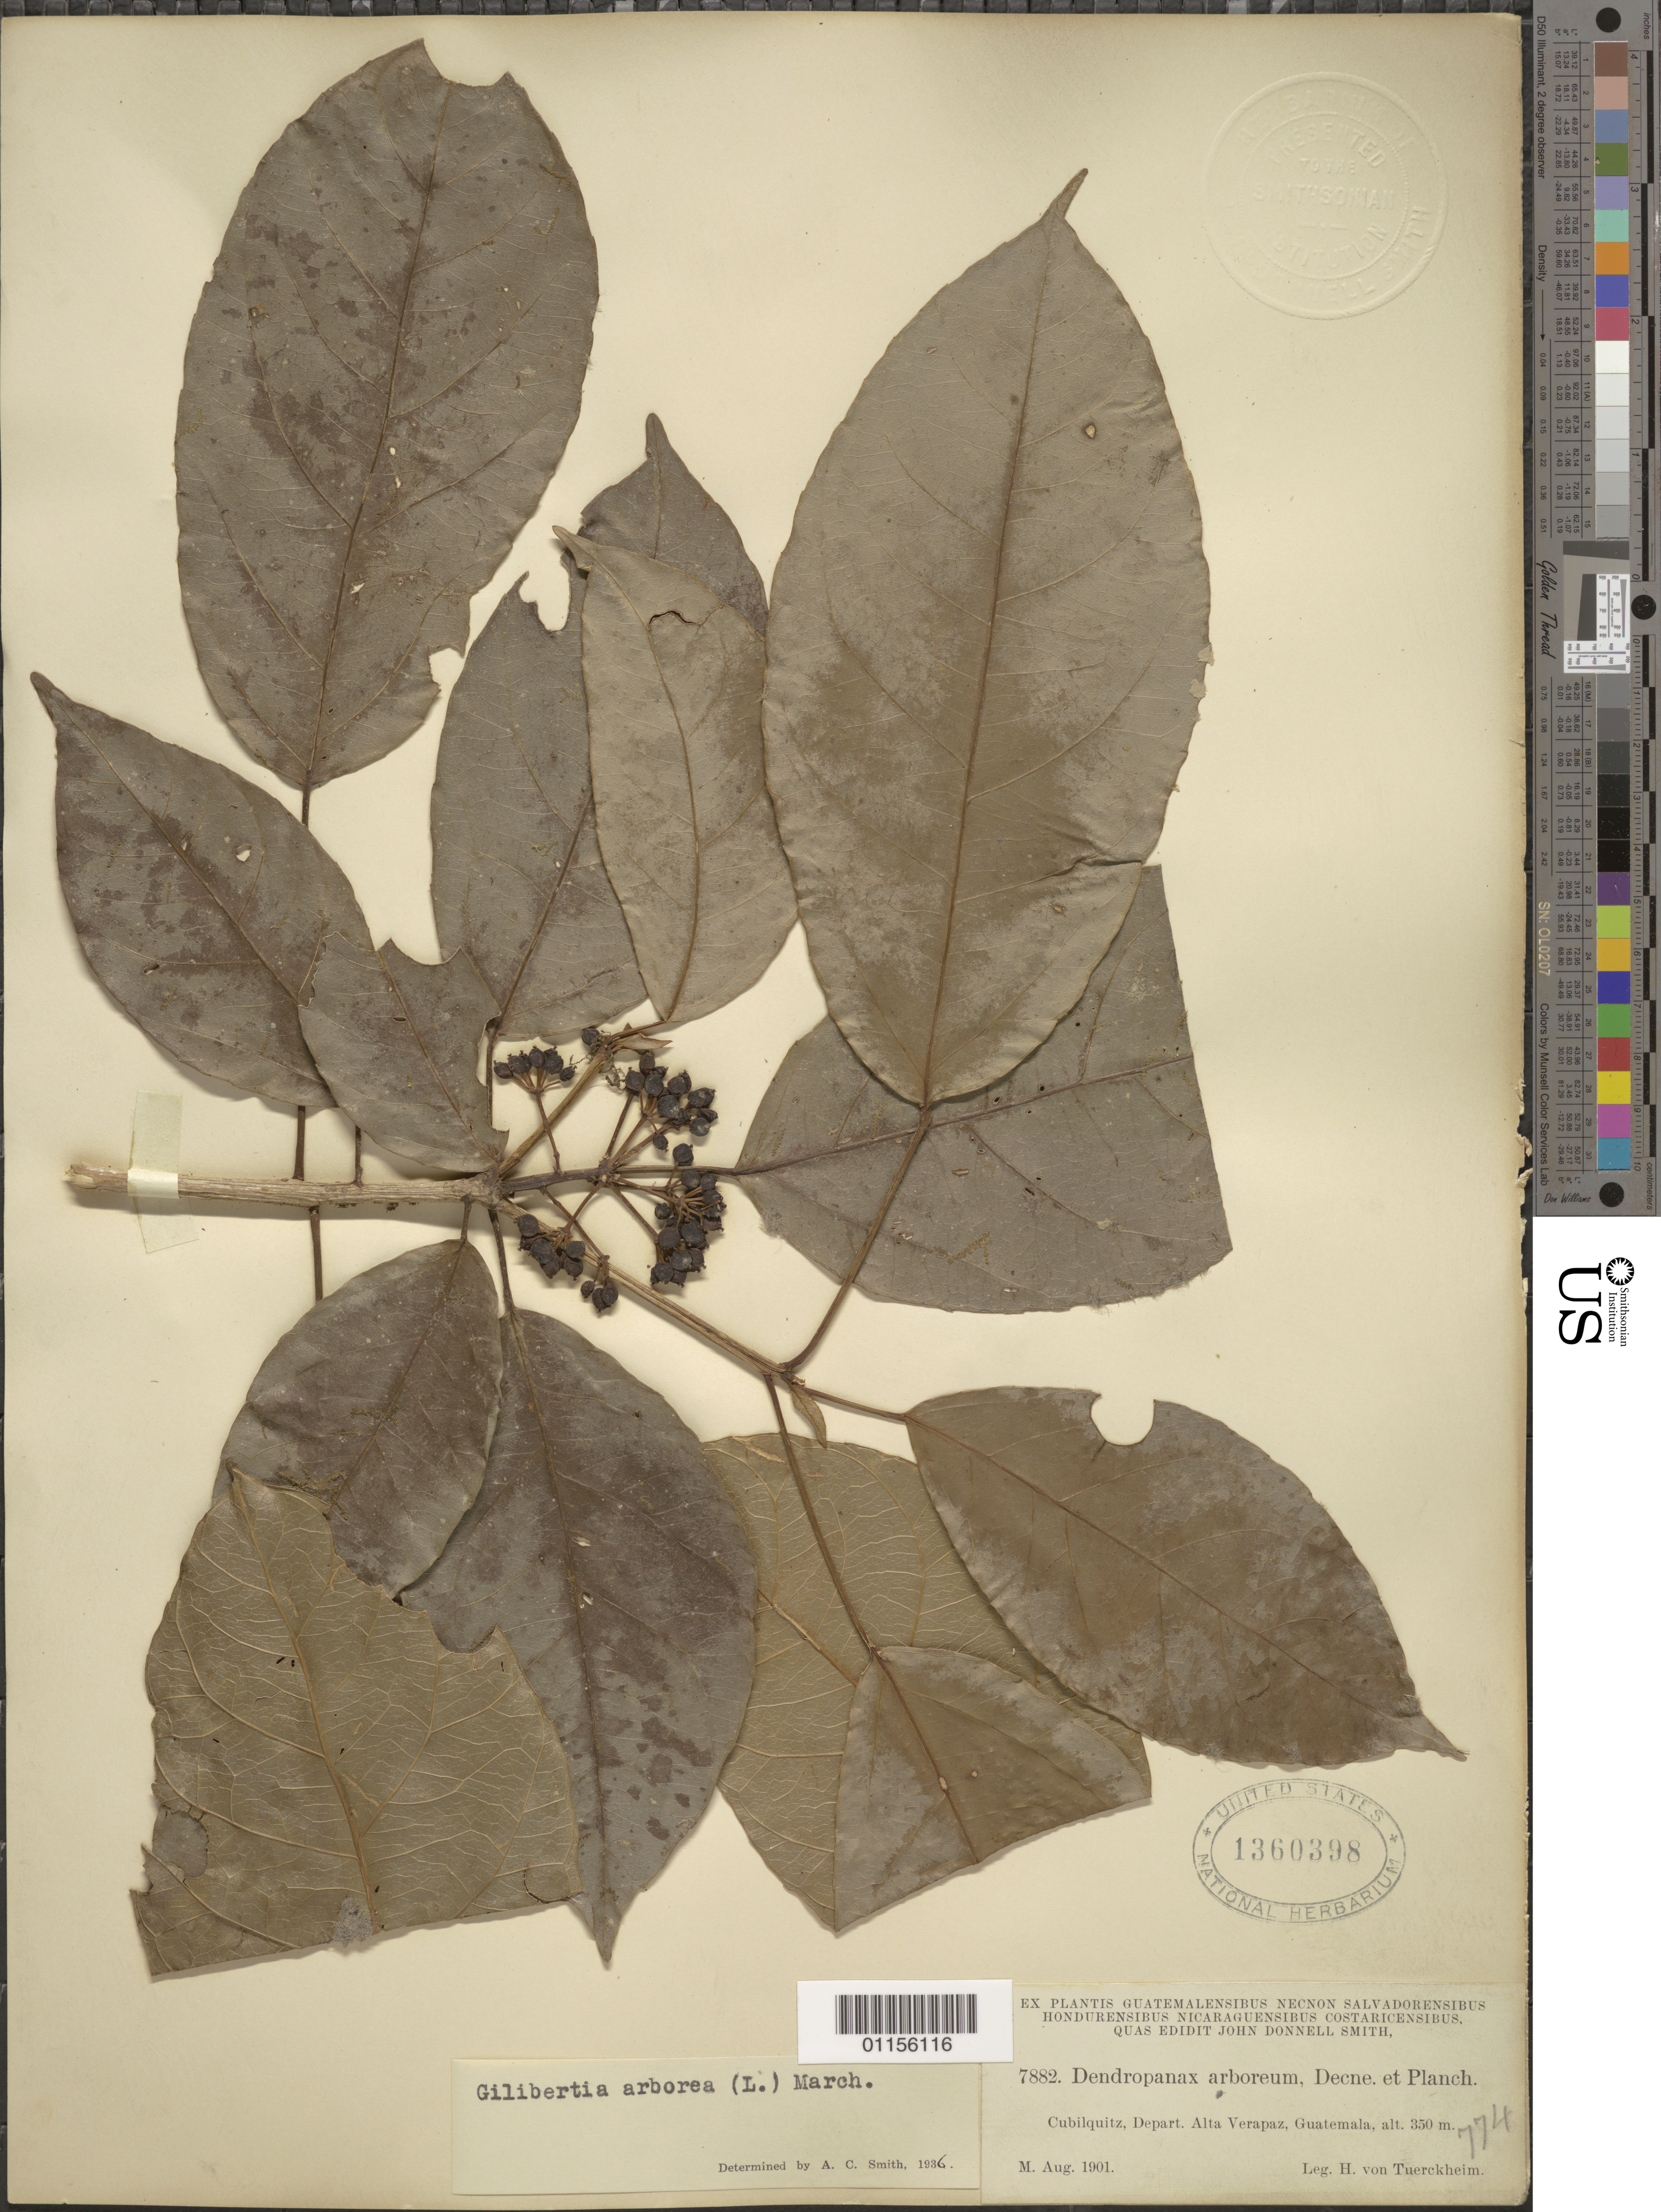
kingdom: Plantae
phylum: Tracheophyta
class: Magnoliopsida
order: Apiales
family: Araliaceae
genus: Dendropanax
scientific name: Dendropanax arboreus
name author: (L.) Decne. & Planch.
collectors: H. von Türckheim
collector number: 7882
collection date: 1901-08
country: Guatemala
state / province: Alta Verapaz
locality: Cubilquitz.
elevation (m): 350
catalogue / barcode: US 1360398